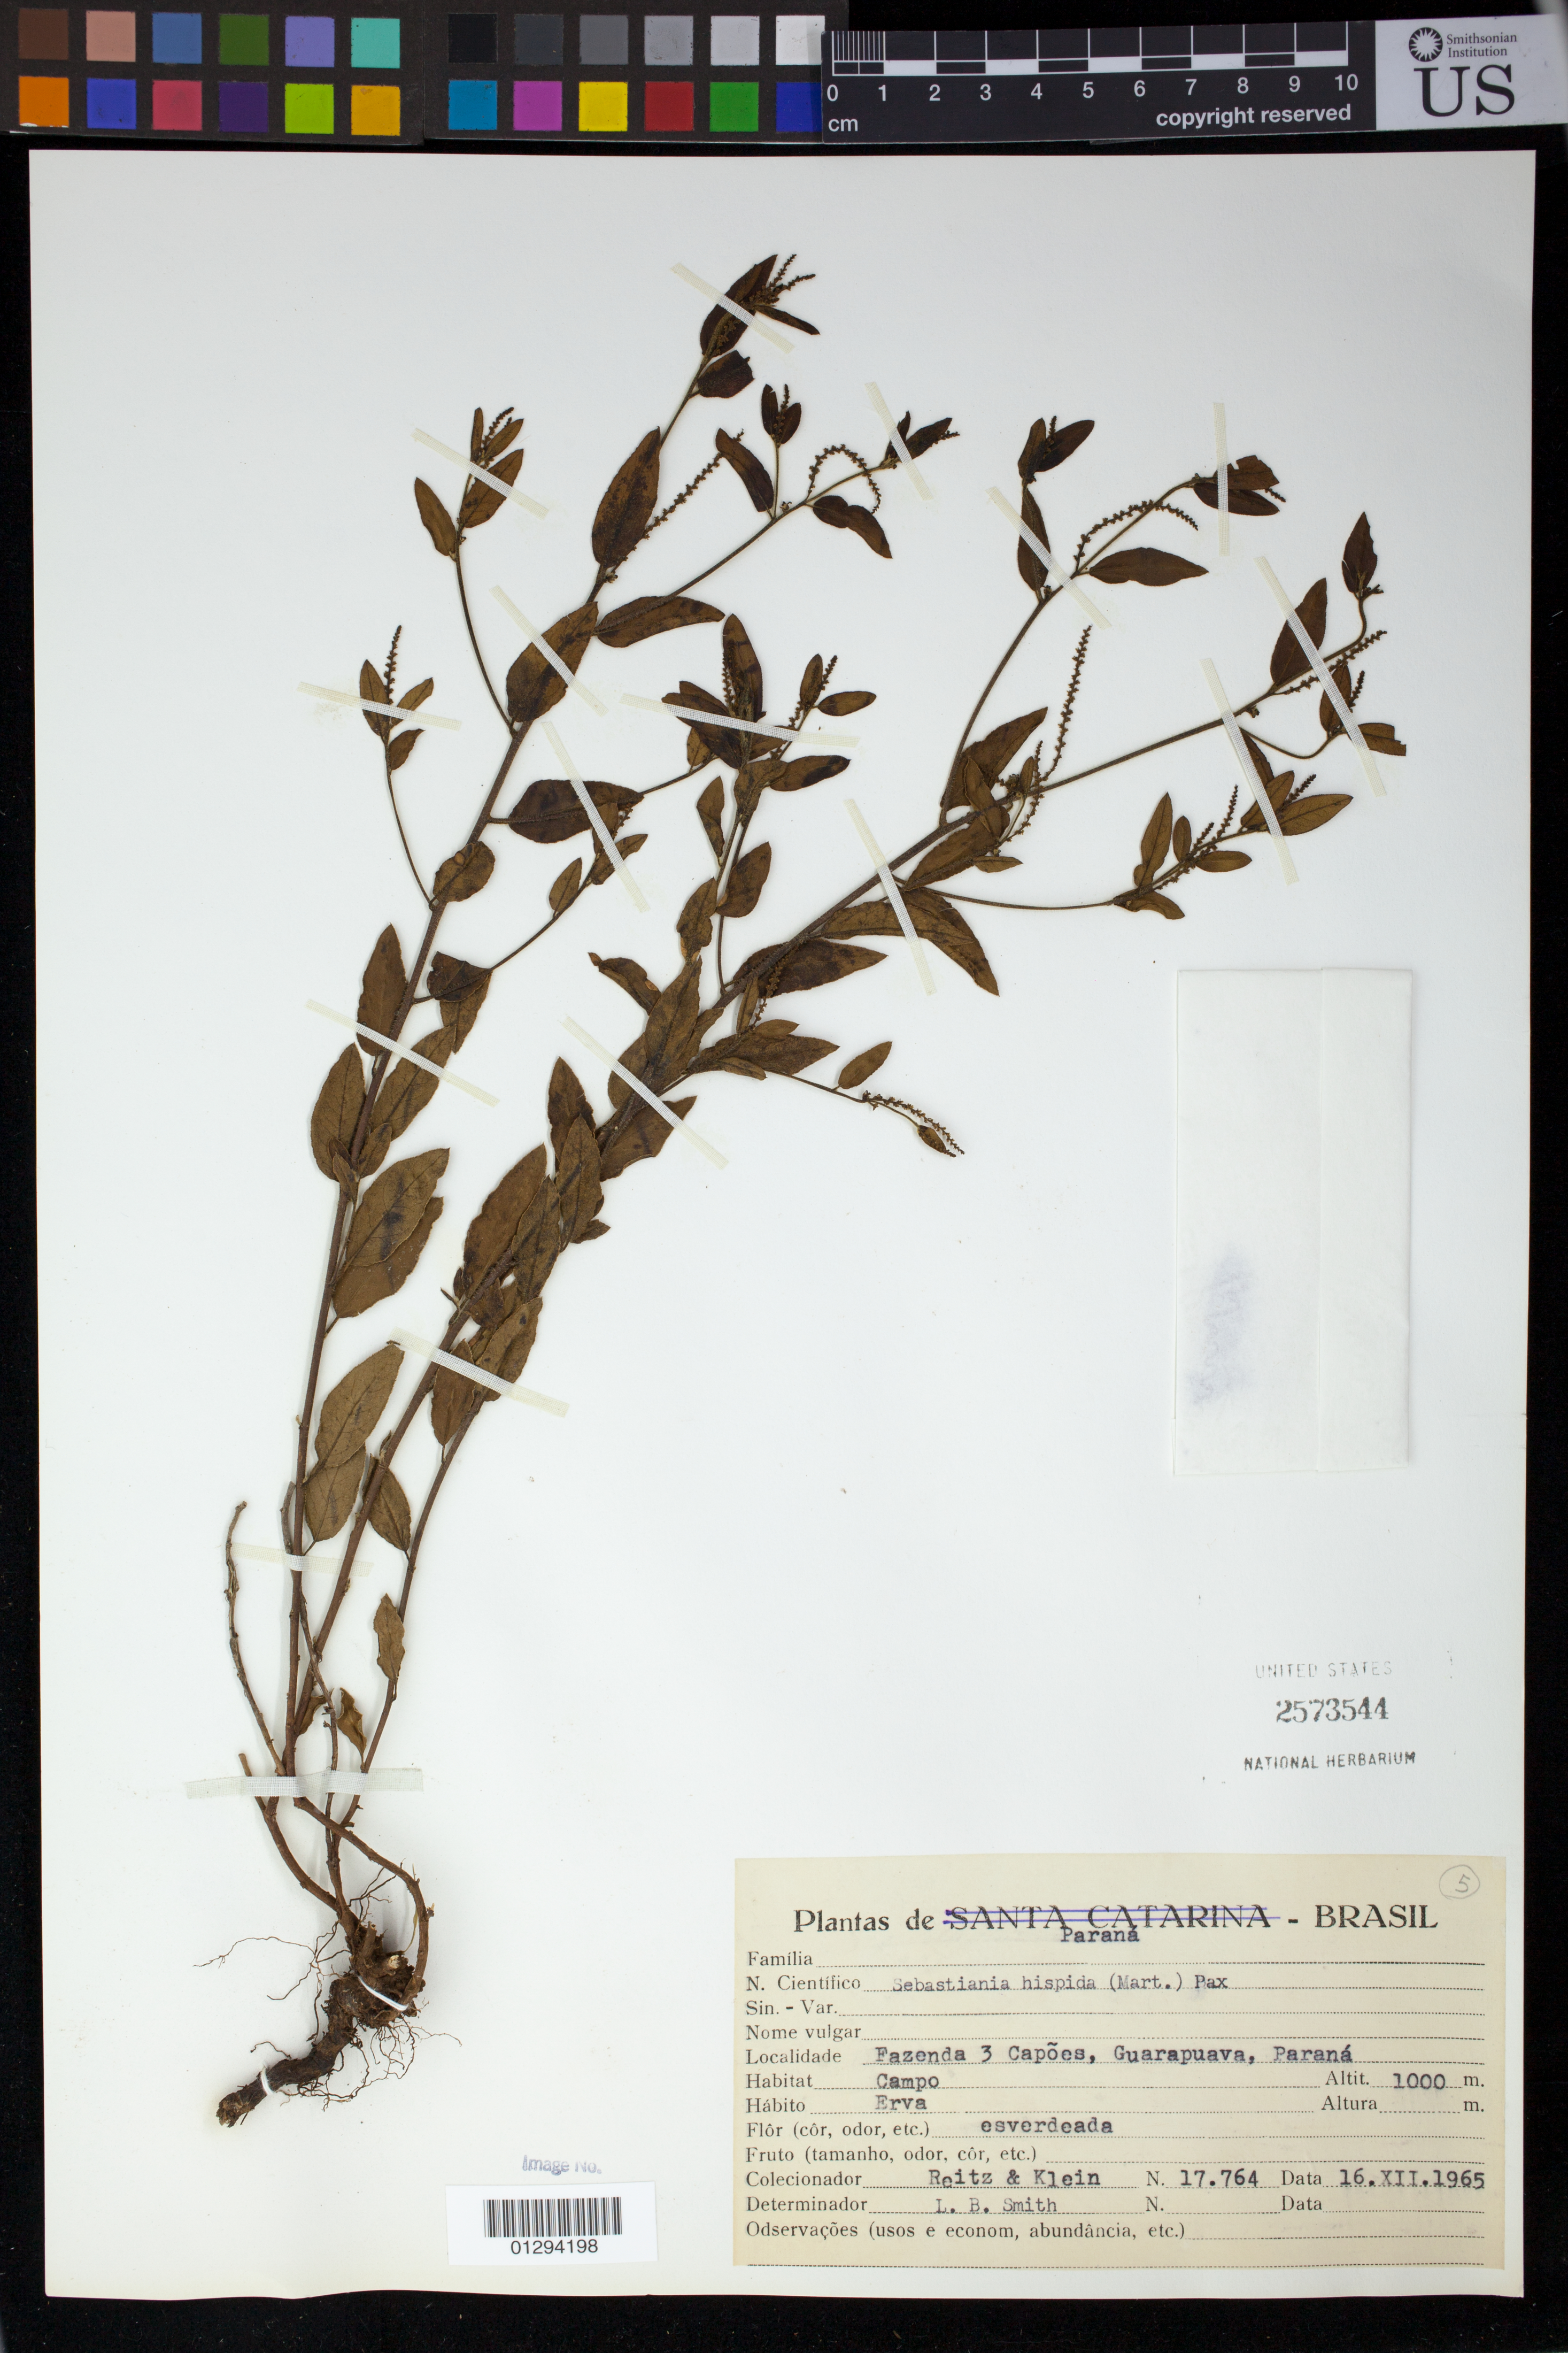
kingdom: Plantae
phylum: Tracheophyta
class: Magnoliopsida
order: Malpighiales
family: Euphorbiaceae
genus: Sebastiania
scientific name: Sebastiania hispida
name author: (Mart.) Pax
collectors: R. Reitz & Klein, --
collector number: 17764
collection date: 1965-12-16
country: Brazil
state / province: Parana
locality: Fazenda 3 Capoes, Guarapuava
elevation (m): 1000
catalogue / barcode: US 2573544